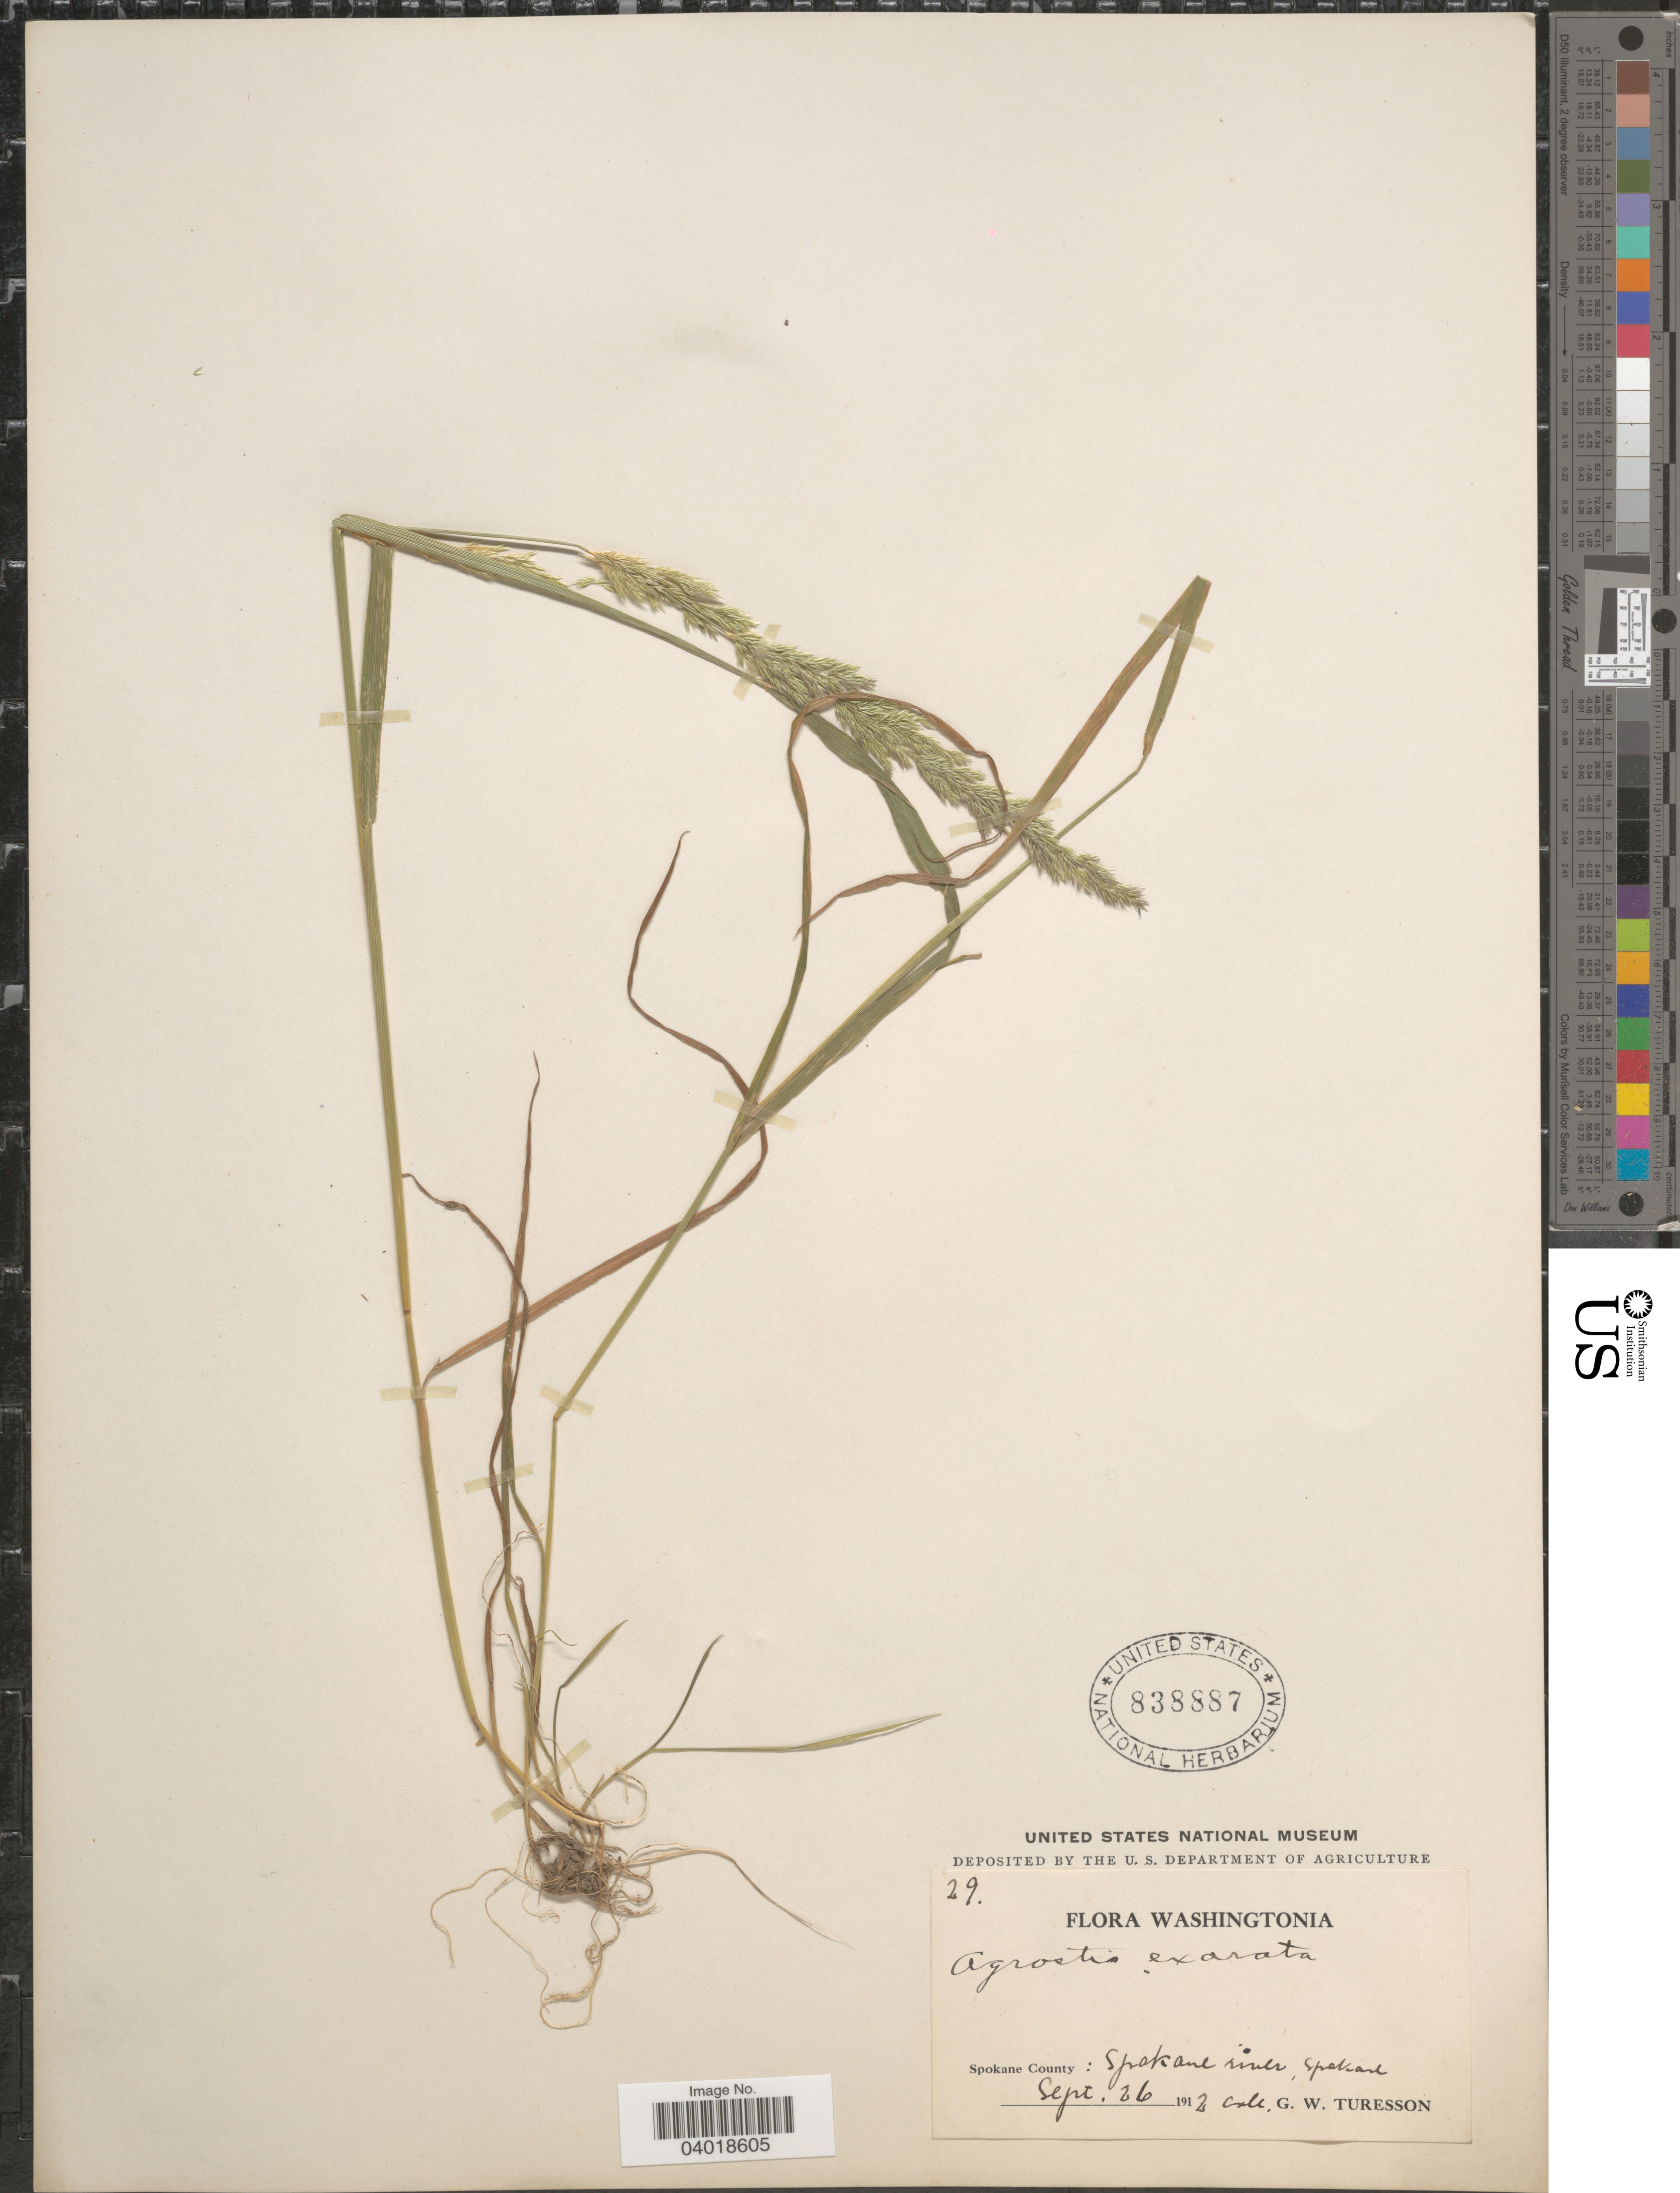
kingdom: Plantae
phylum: Tracheophyta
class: Liliopsida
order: Poales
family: Poaceae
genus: Agrostis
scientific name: Agrostis exarata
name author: Trin.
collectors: G. Turesson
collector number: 29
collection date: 1912-09-26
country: United States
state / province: Washington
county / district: Spokane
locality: Washingtonia. Spokane County: Spokane river, Spokane.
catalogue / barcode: US 838887